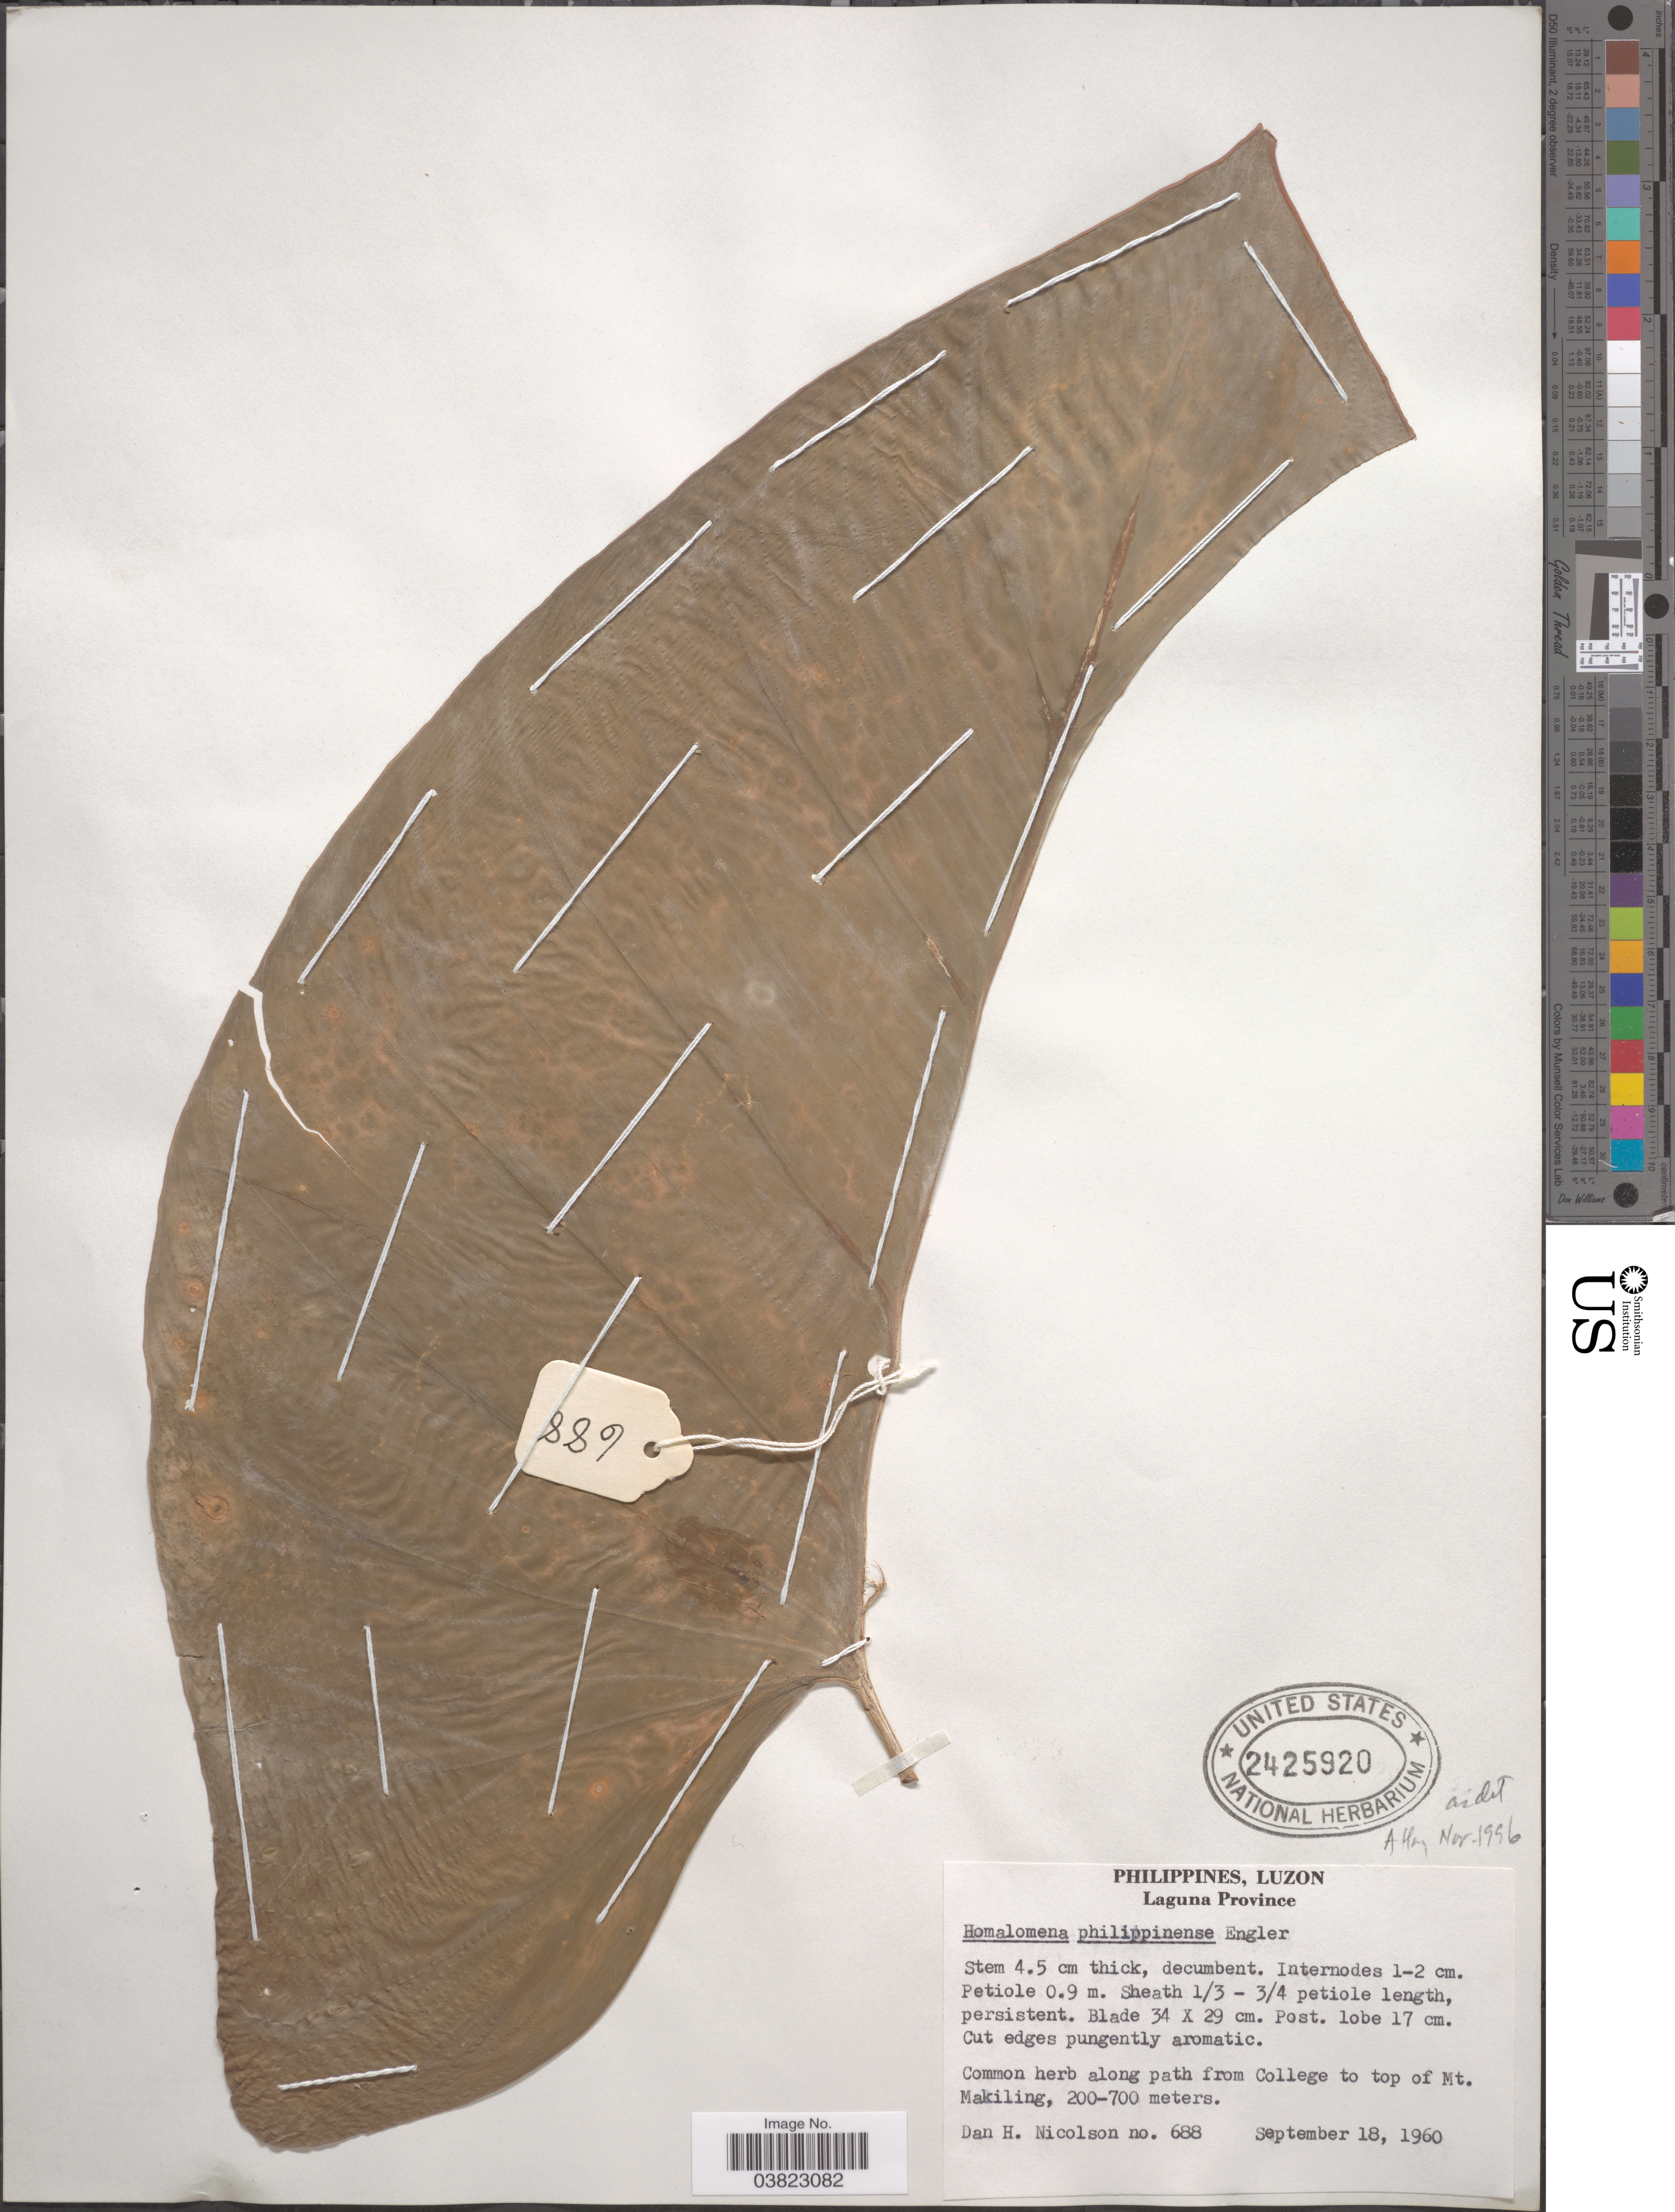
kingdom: Plantae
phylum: Tracheophyta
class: Liliopsida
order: Alismatales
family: Araceae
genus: Homalomena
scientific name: Homalomena philippinensis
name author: Engl.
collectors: D. H. Nicolson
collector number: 688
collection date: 1960-09-18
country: Philippines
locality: Luzon. Laguna Province. Along path from Collega to top of Mt. Makiling.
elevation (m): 200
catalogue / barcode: US 2425920